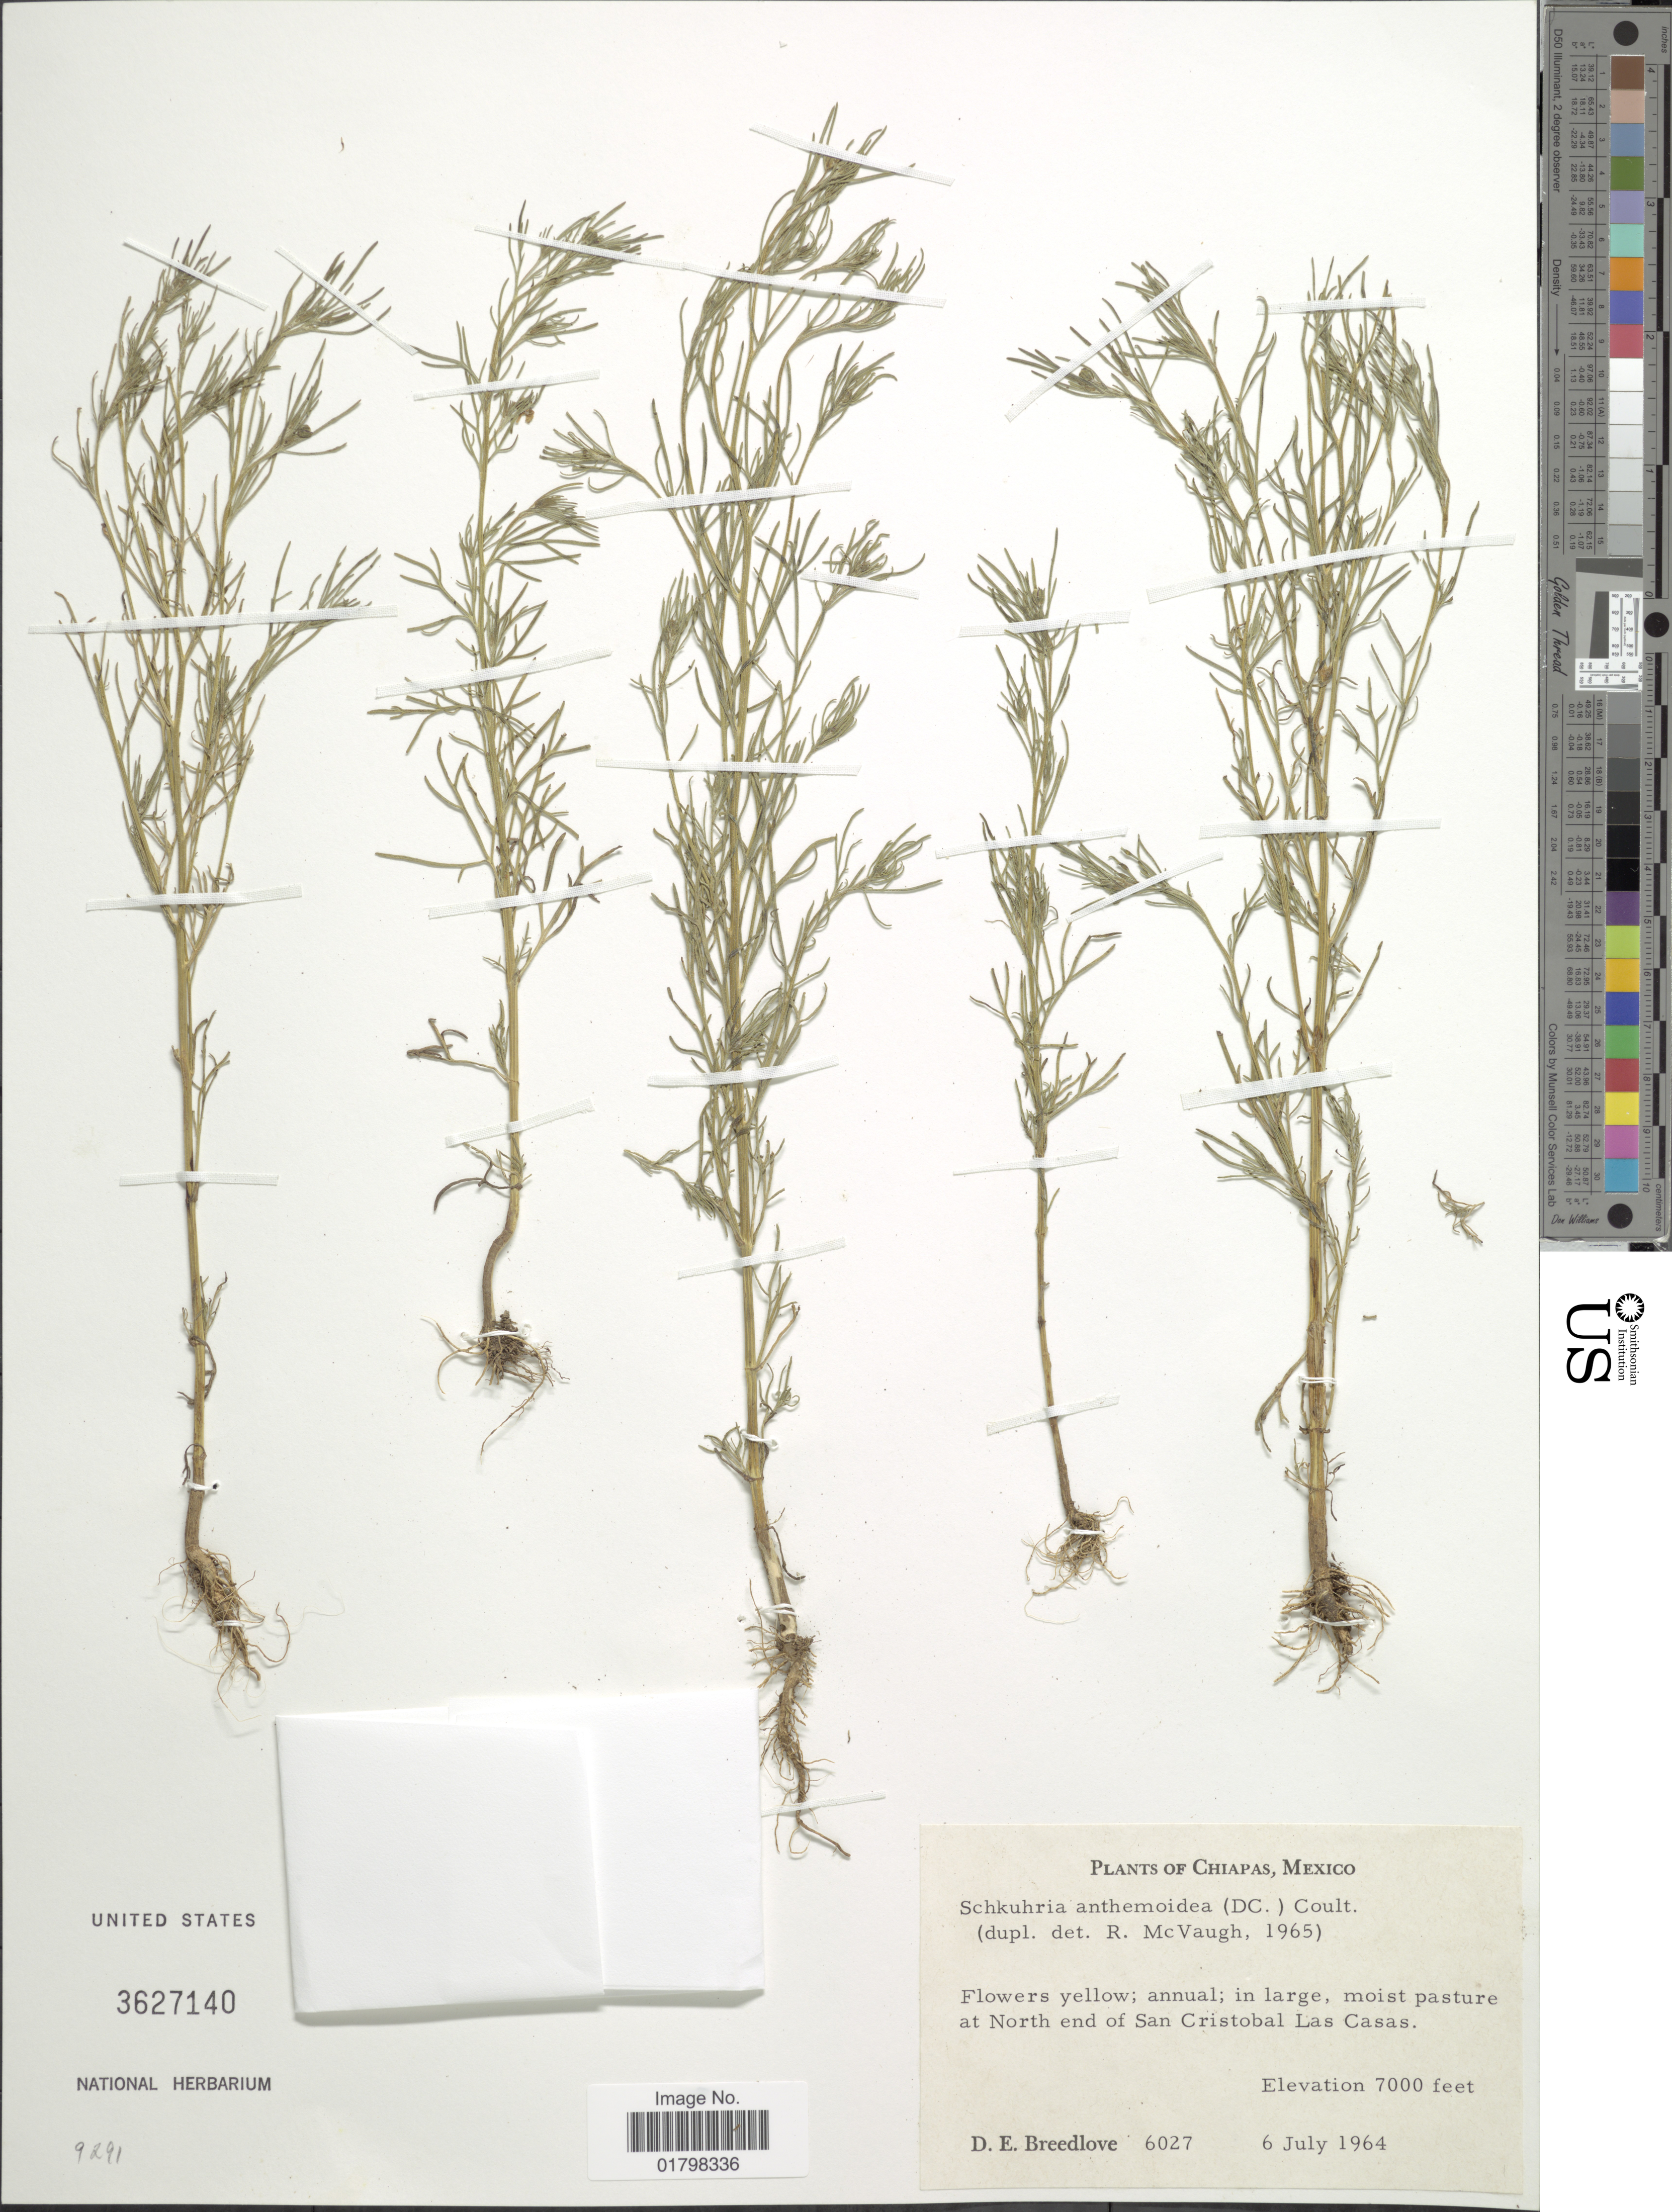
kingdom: Plantae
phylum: Tracheophyta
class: Magnoliopsida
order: Asterales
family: Asteraceae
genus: Schkuhria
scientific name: Schkuhria wislizeni var. frustrata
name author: S.F. Blake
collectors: D. E. Breedlove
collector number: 6027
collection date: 1964-07-06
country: Mexico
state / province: Chiapas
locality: At north end of San Cristobal Las Casas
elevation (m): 2134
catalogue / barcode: US 3627140